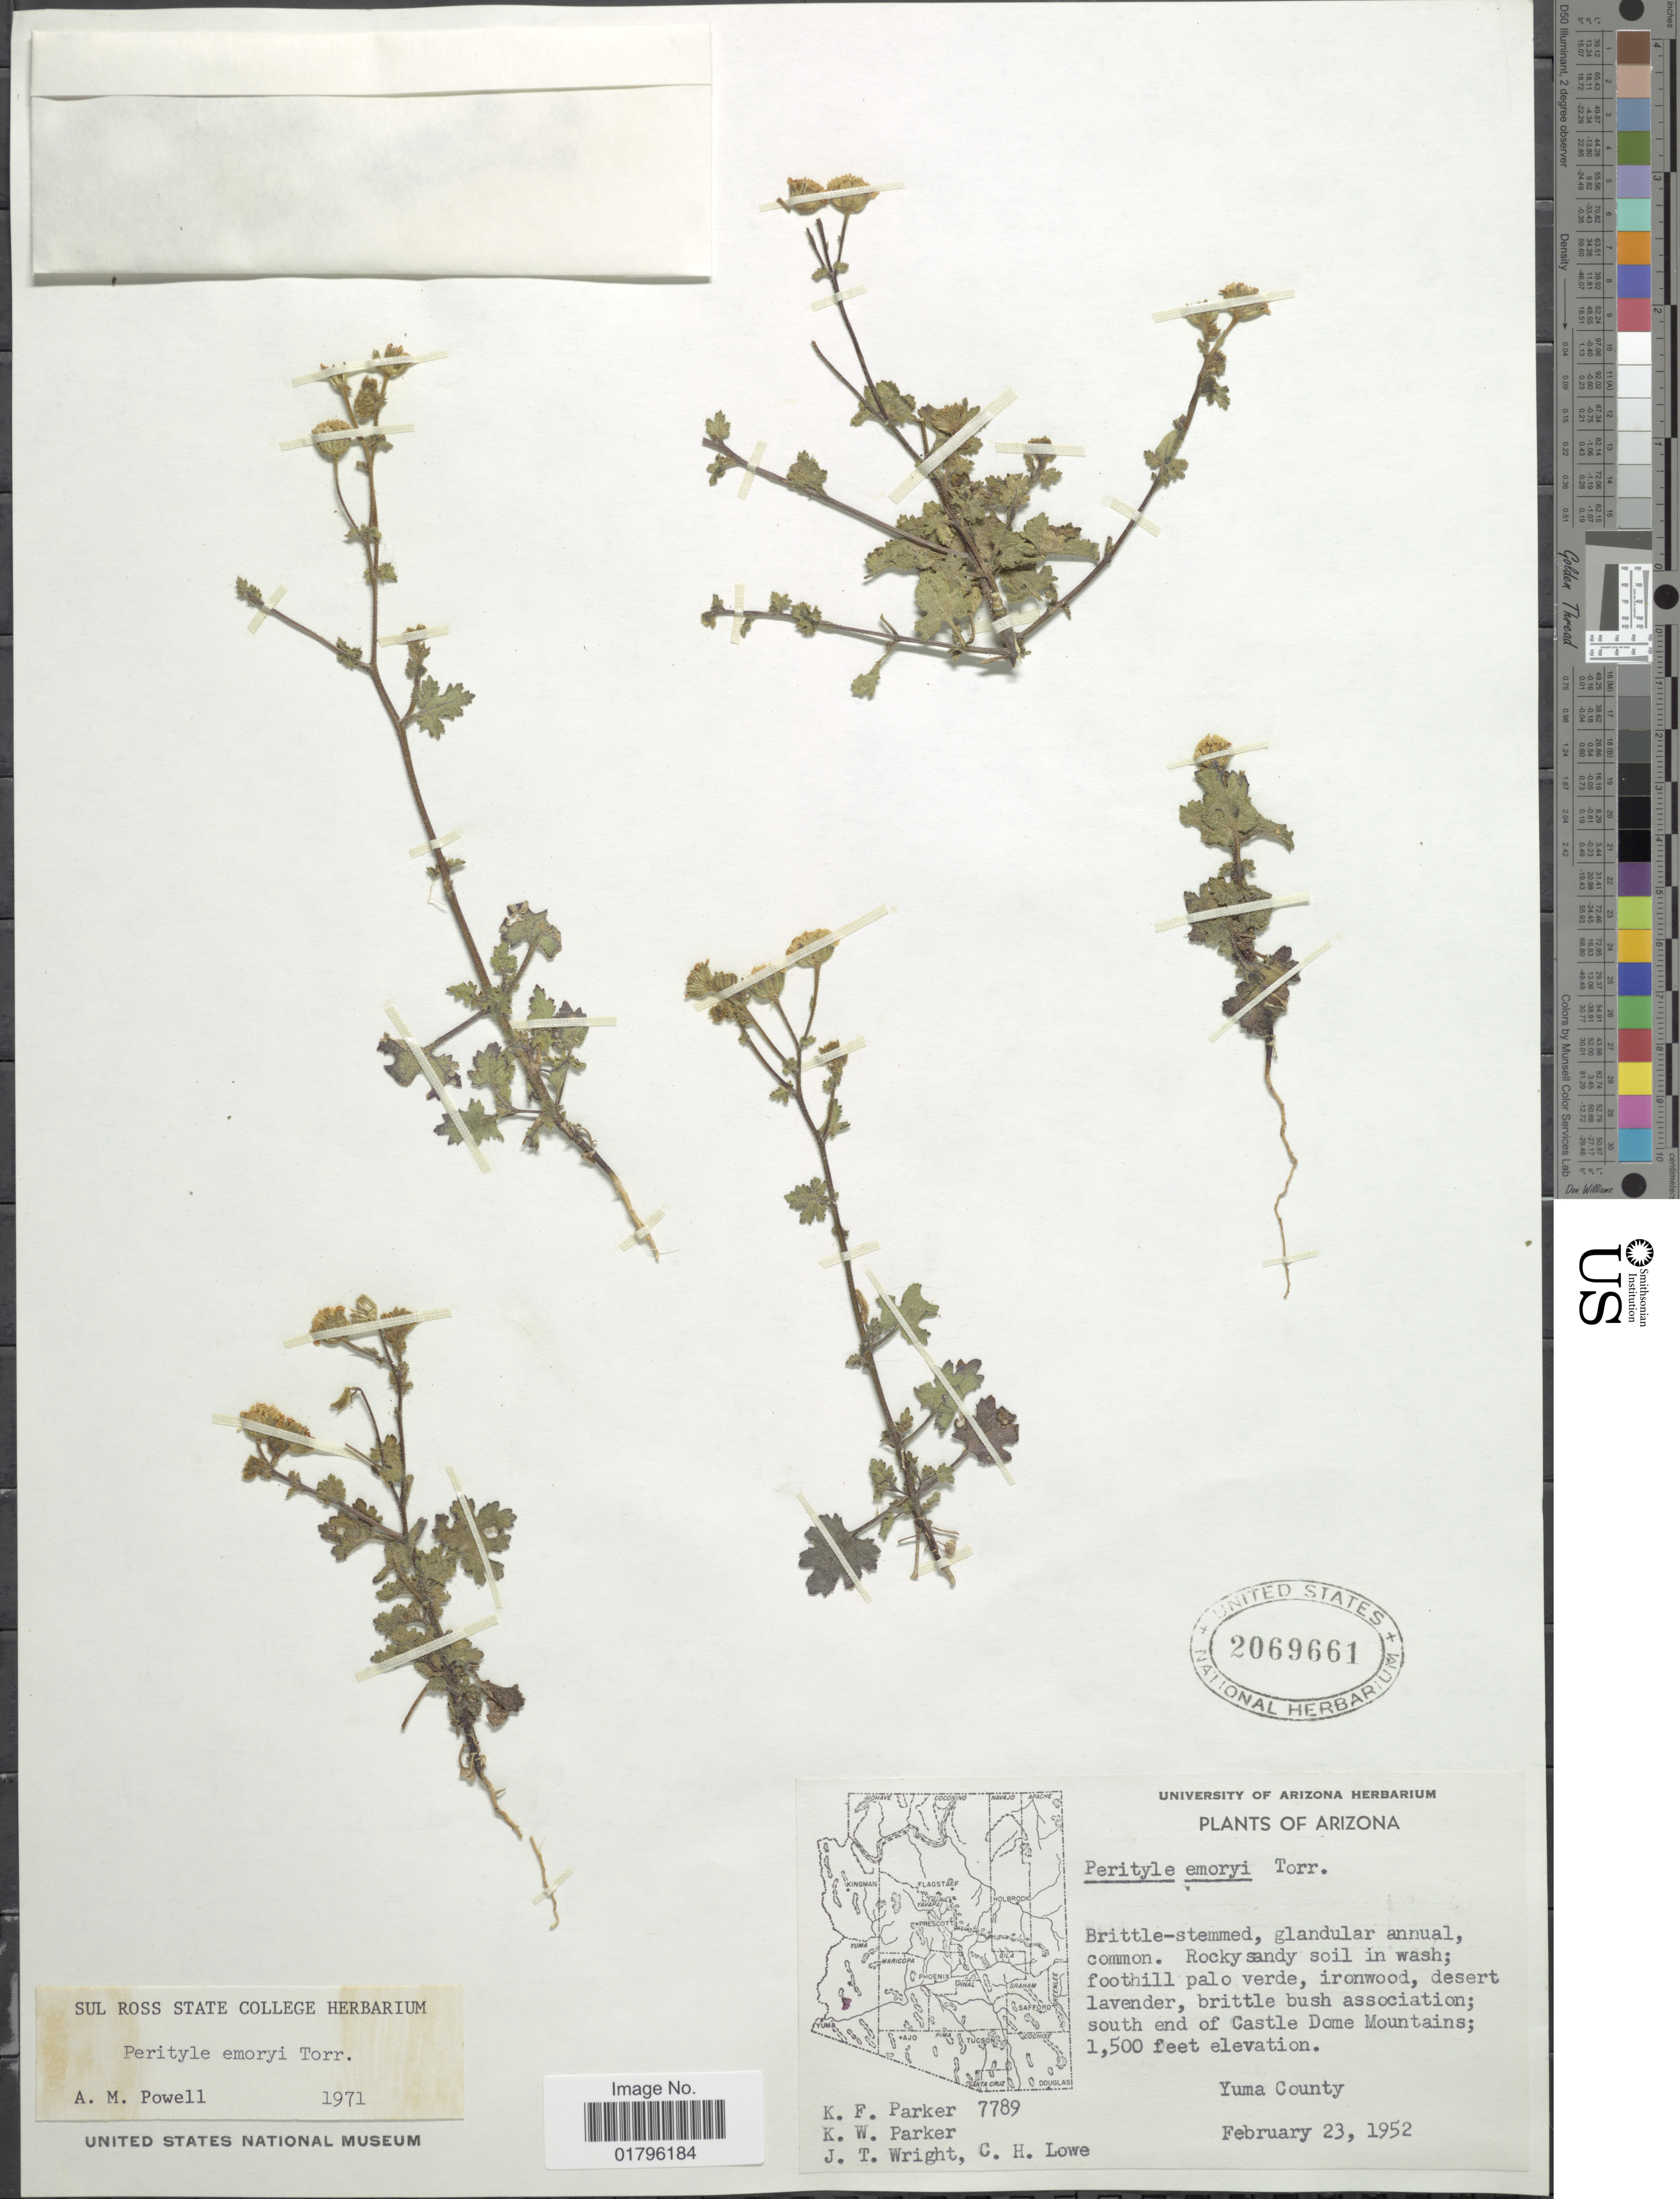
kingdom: Plantae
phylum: Tracheophyta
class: Magnoliopsida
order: Asterales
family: Asteraceae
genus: Perityle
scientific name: Perityle emoryi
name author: Torr.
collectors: K. F. Parker, K. Parker, J. K. Wright & C. Lowe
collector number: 7789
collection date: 1952-02-23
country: United States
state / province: Arizona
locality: South end of Castle Dome Mountains, Yuma County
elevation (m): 457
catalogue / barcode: US 2069661